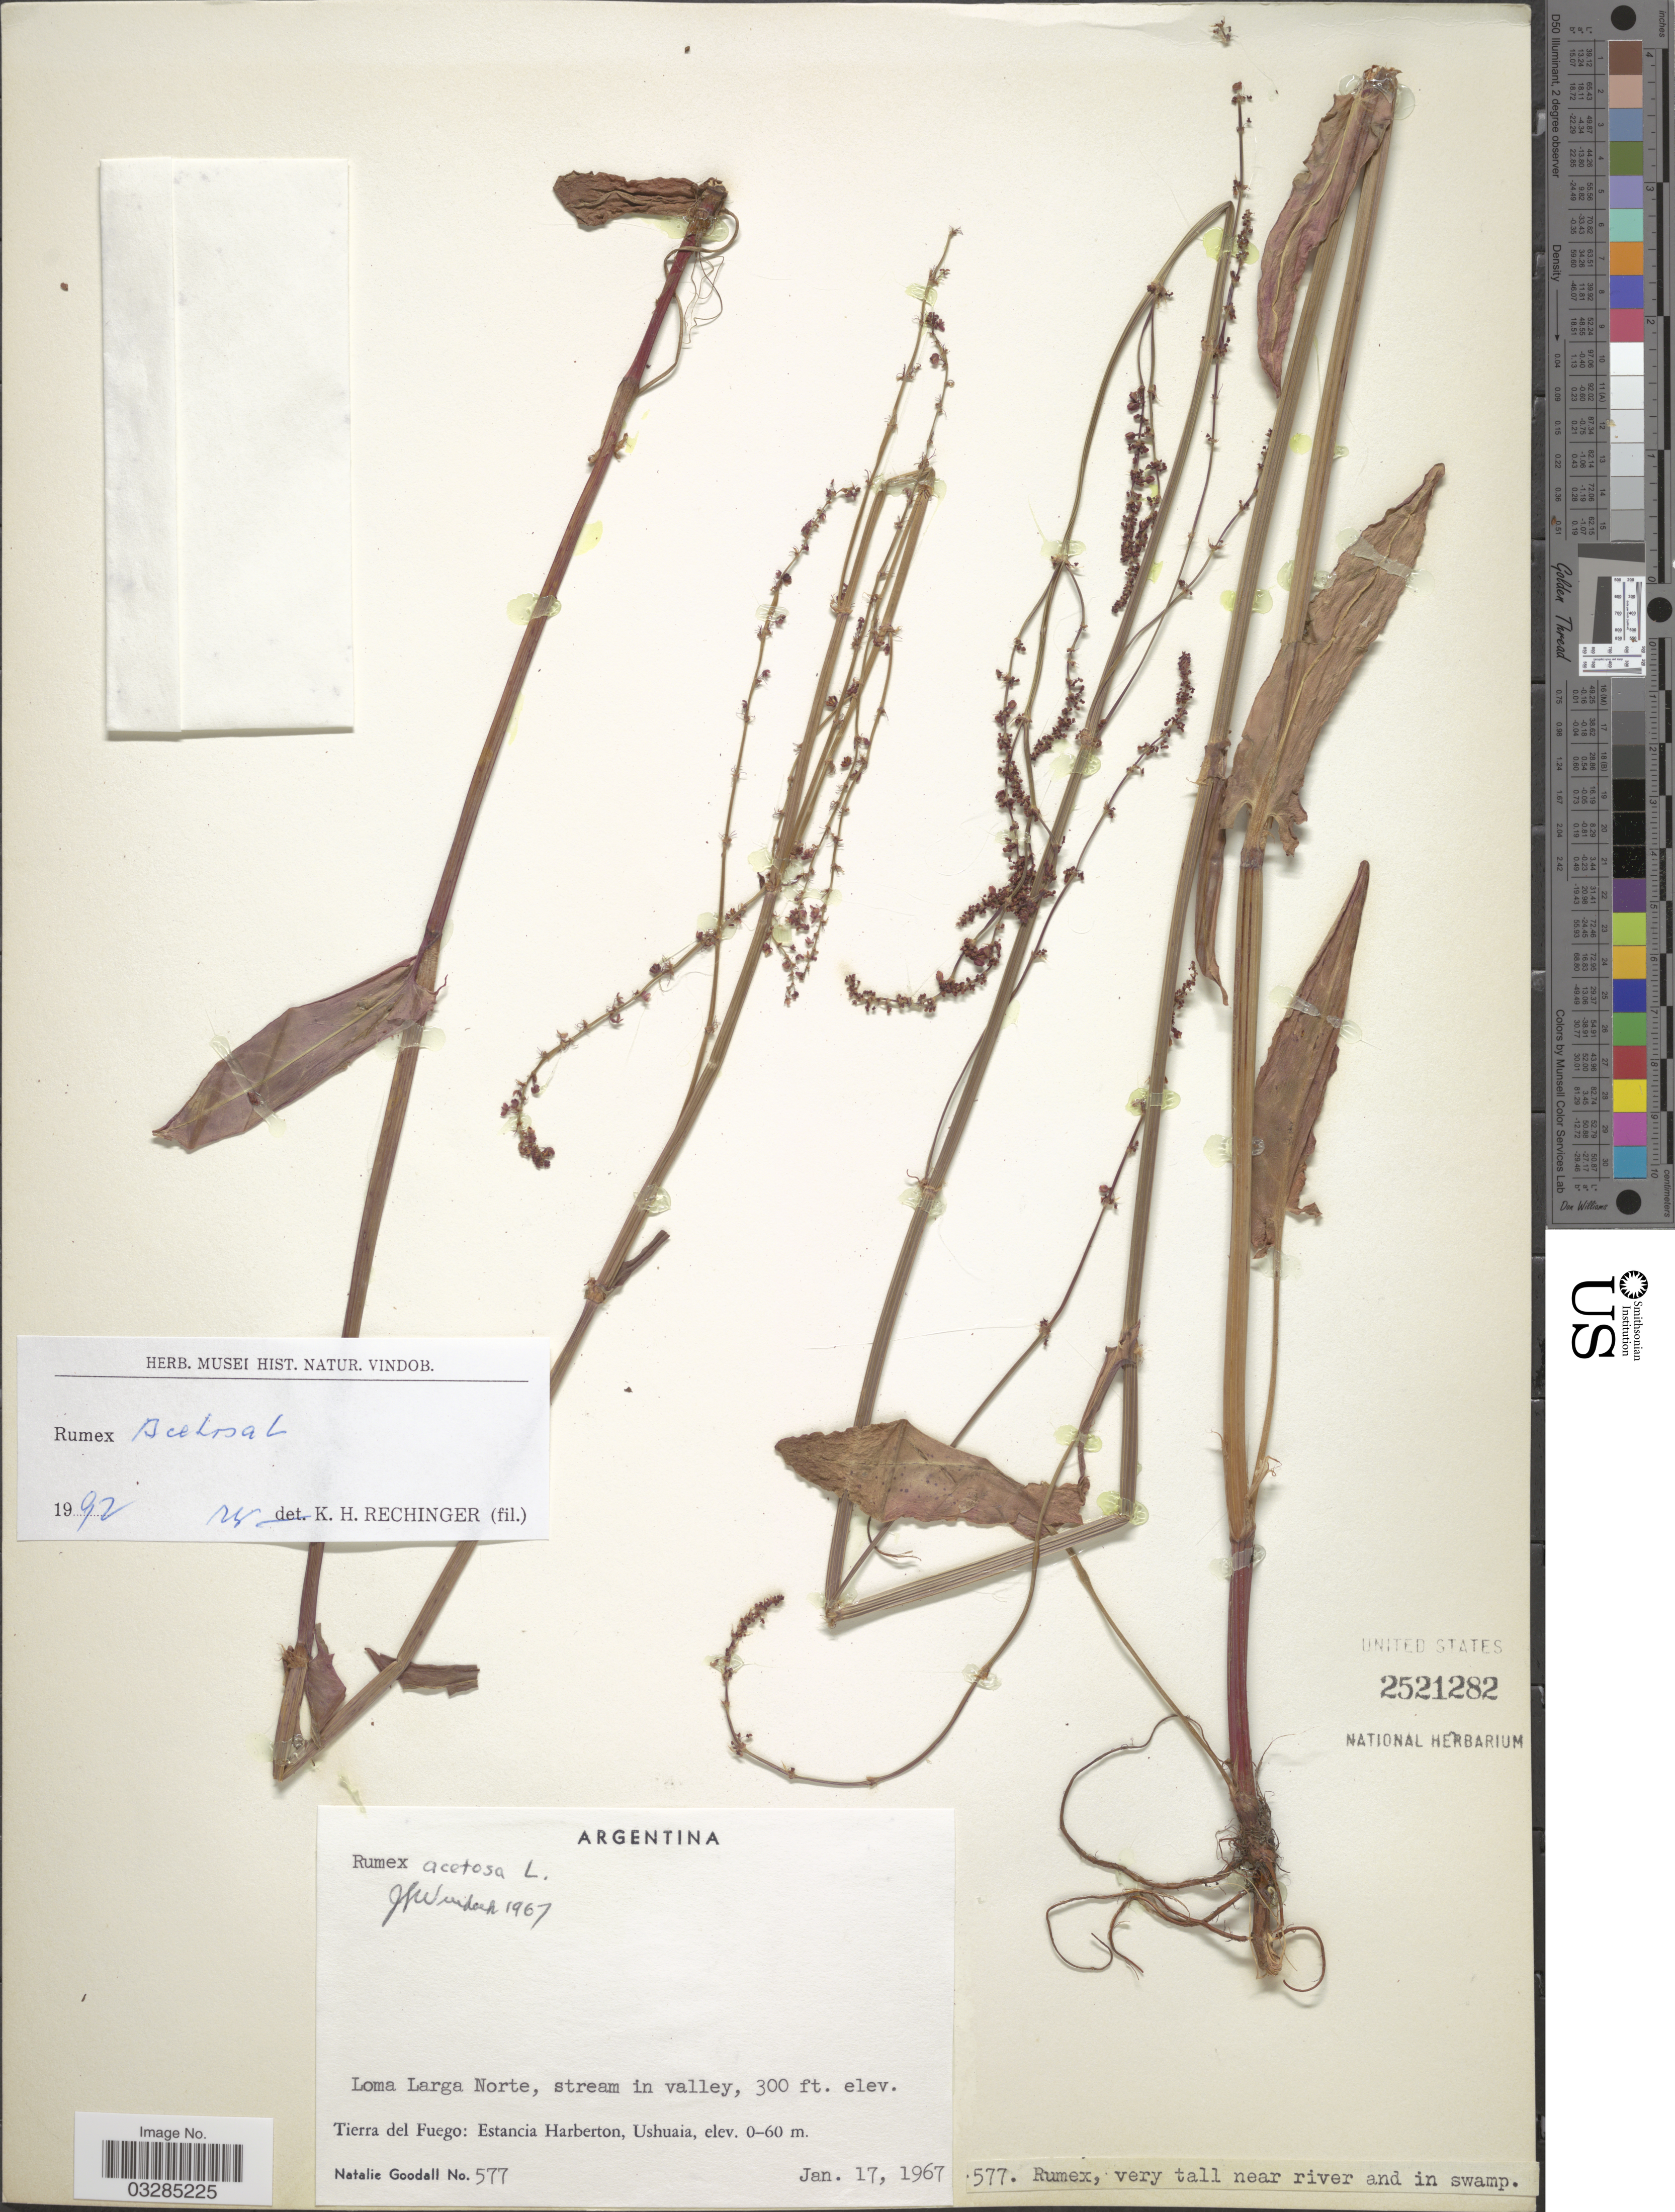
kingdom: Plantae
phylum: Tracheophyta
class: Magnoliopsida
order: Caryophyllales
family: Polygonaceae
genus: Rumex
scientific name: Rumex acetosa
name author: L.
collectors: N. Goodall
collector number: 577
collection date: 1967-01-17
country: Argentina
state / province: Tierra del Fuego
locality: Loma Larga Norte, stream in valley. Estancia Harberton, Ushuaia.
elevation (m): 91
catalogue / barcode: US 2521282